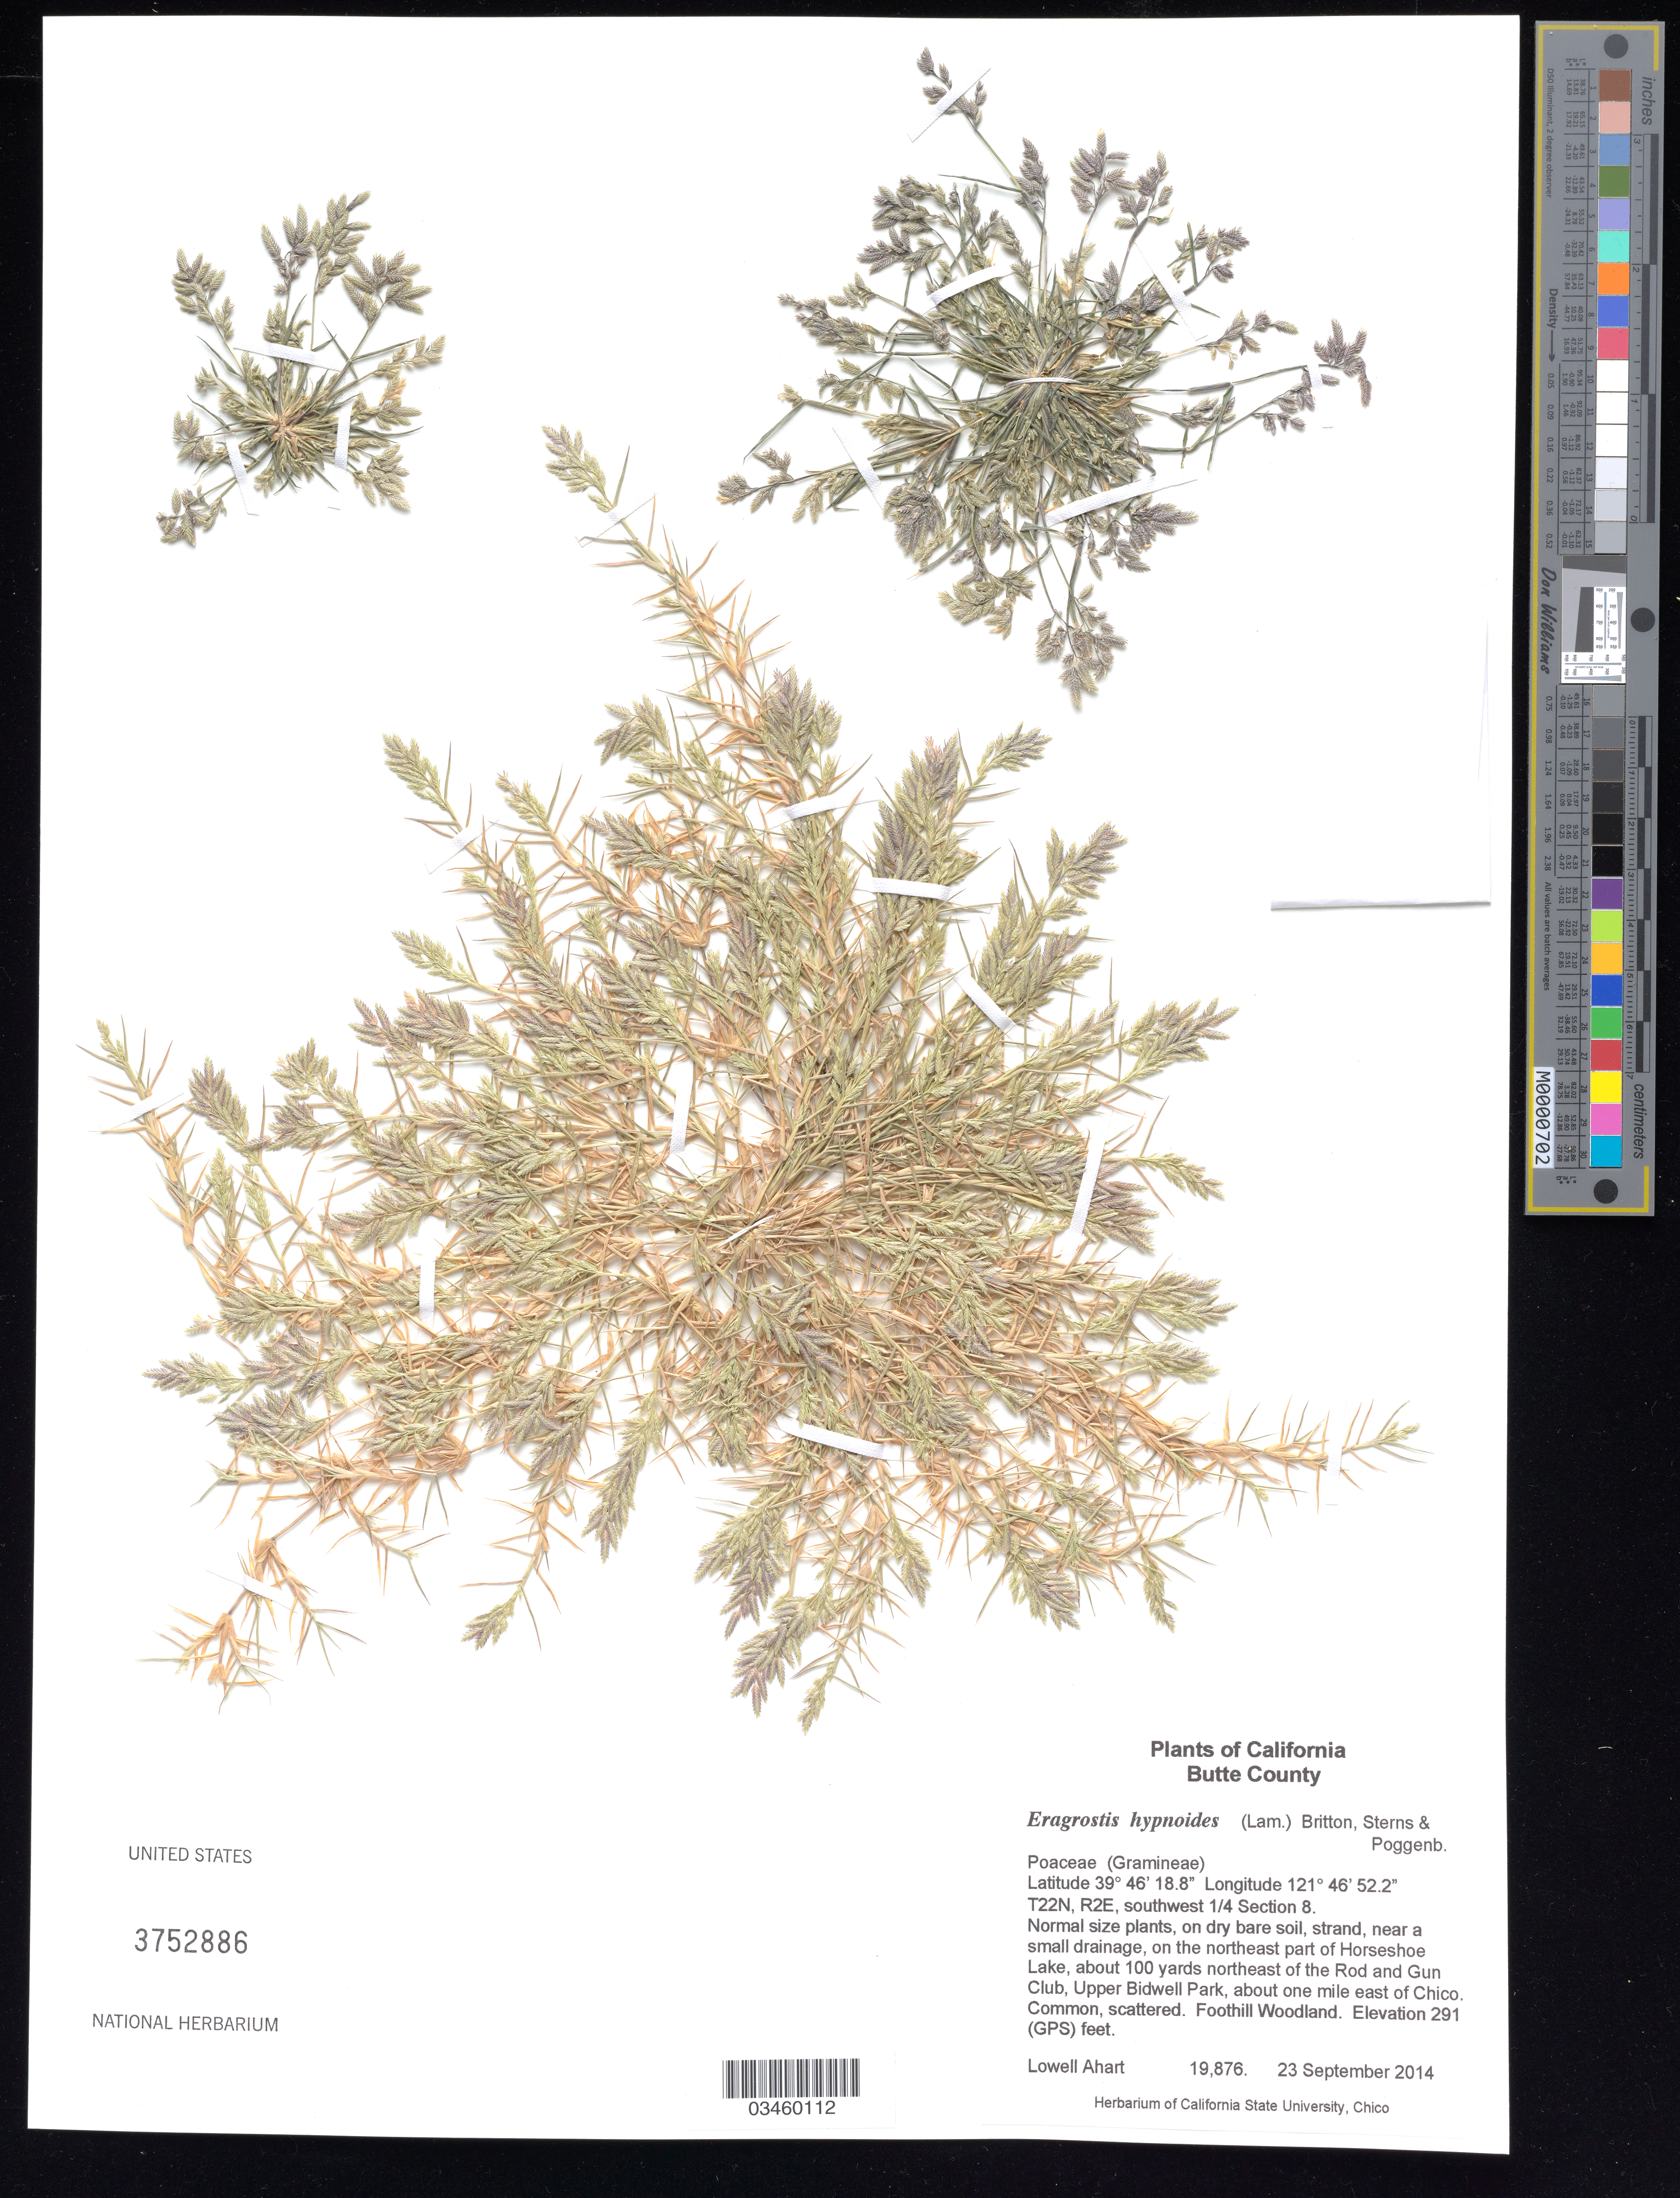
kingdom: Plantae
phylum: Tracheophyta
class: Liliopsida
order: Poales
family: Poaceae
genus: Eragrostis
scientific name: Eragrostis hypnoides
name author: (Lam.) Britton, Stearns & Poggenb.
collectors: L. Ahart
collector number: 19876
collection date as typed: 23 September 2014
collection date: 2014-09-23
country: United States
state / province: California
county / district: Butte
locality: T22N,R2E, southwest 1/4 Section 8. near a small drainage, on the northeast part of Horseshoe Lake, about 100 yards northeast of the Rod and Gun Club, Upper Bidwell Park, about one mile east of Chico. Foothill Woodland.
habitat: Dry bare soil, strand, near a small drainage. Foothill Wooodland.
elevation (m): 89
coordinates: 39 46 18.8, 121 46 52.2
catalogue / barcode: US 3752886